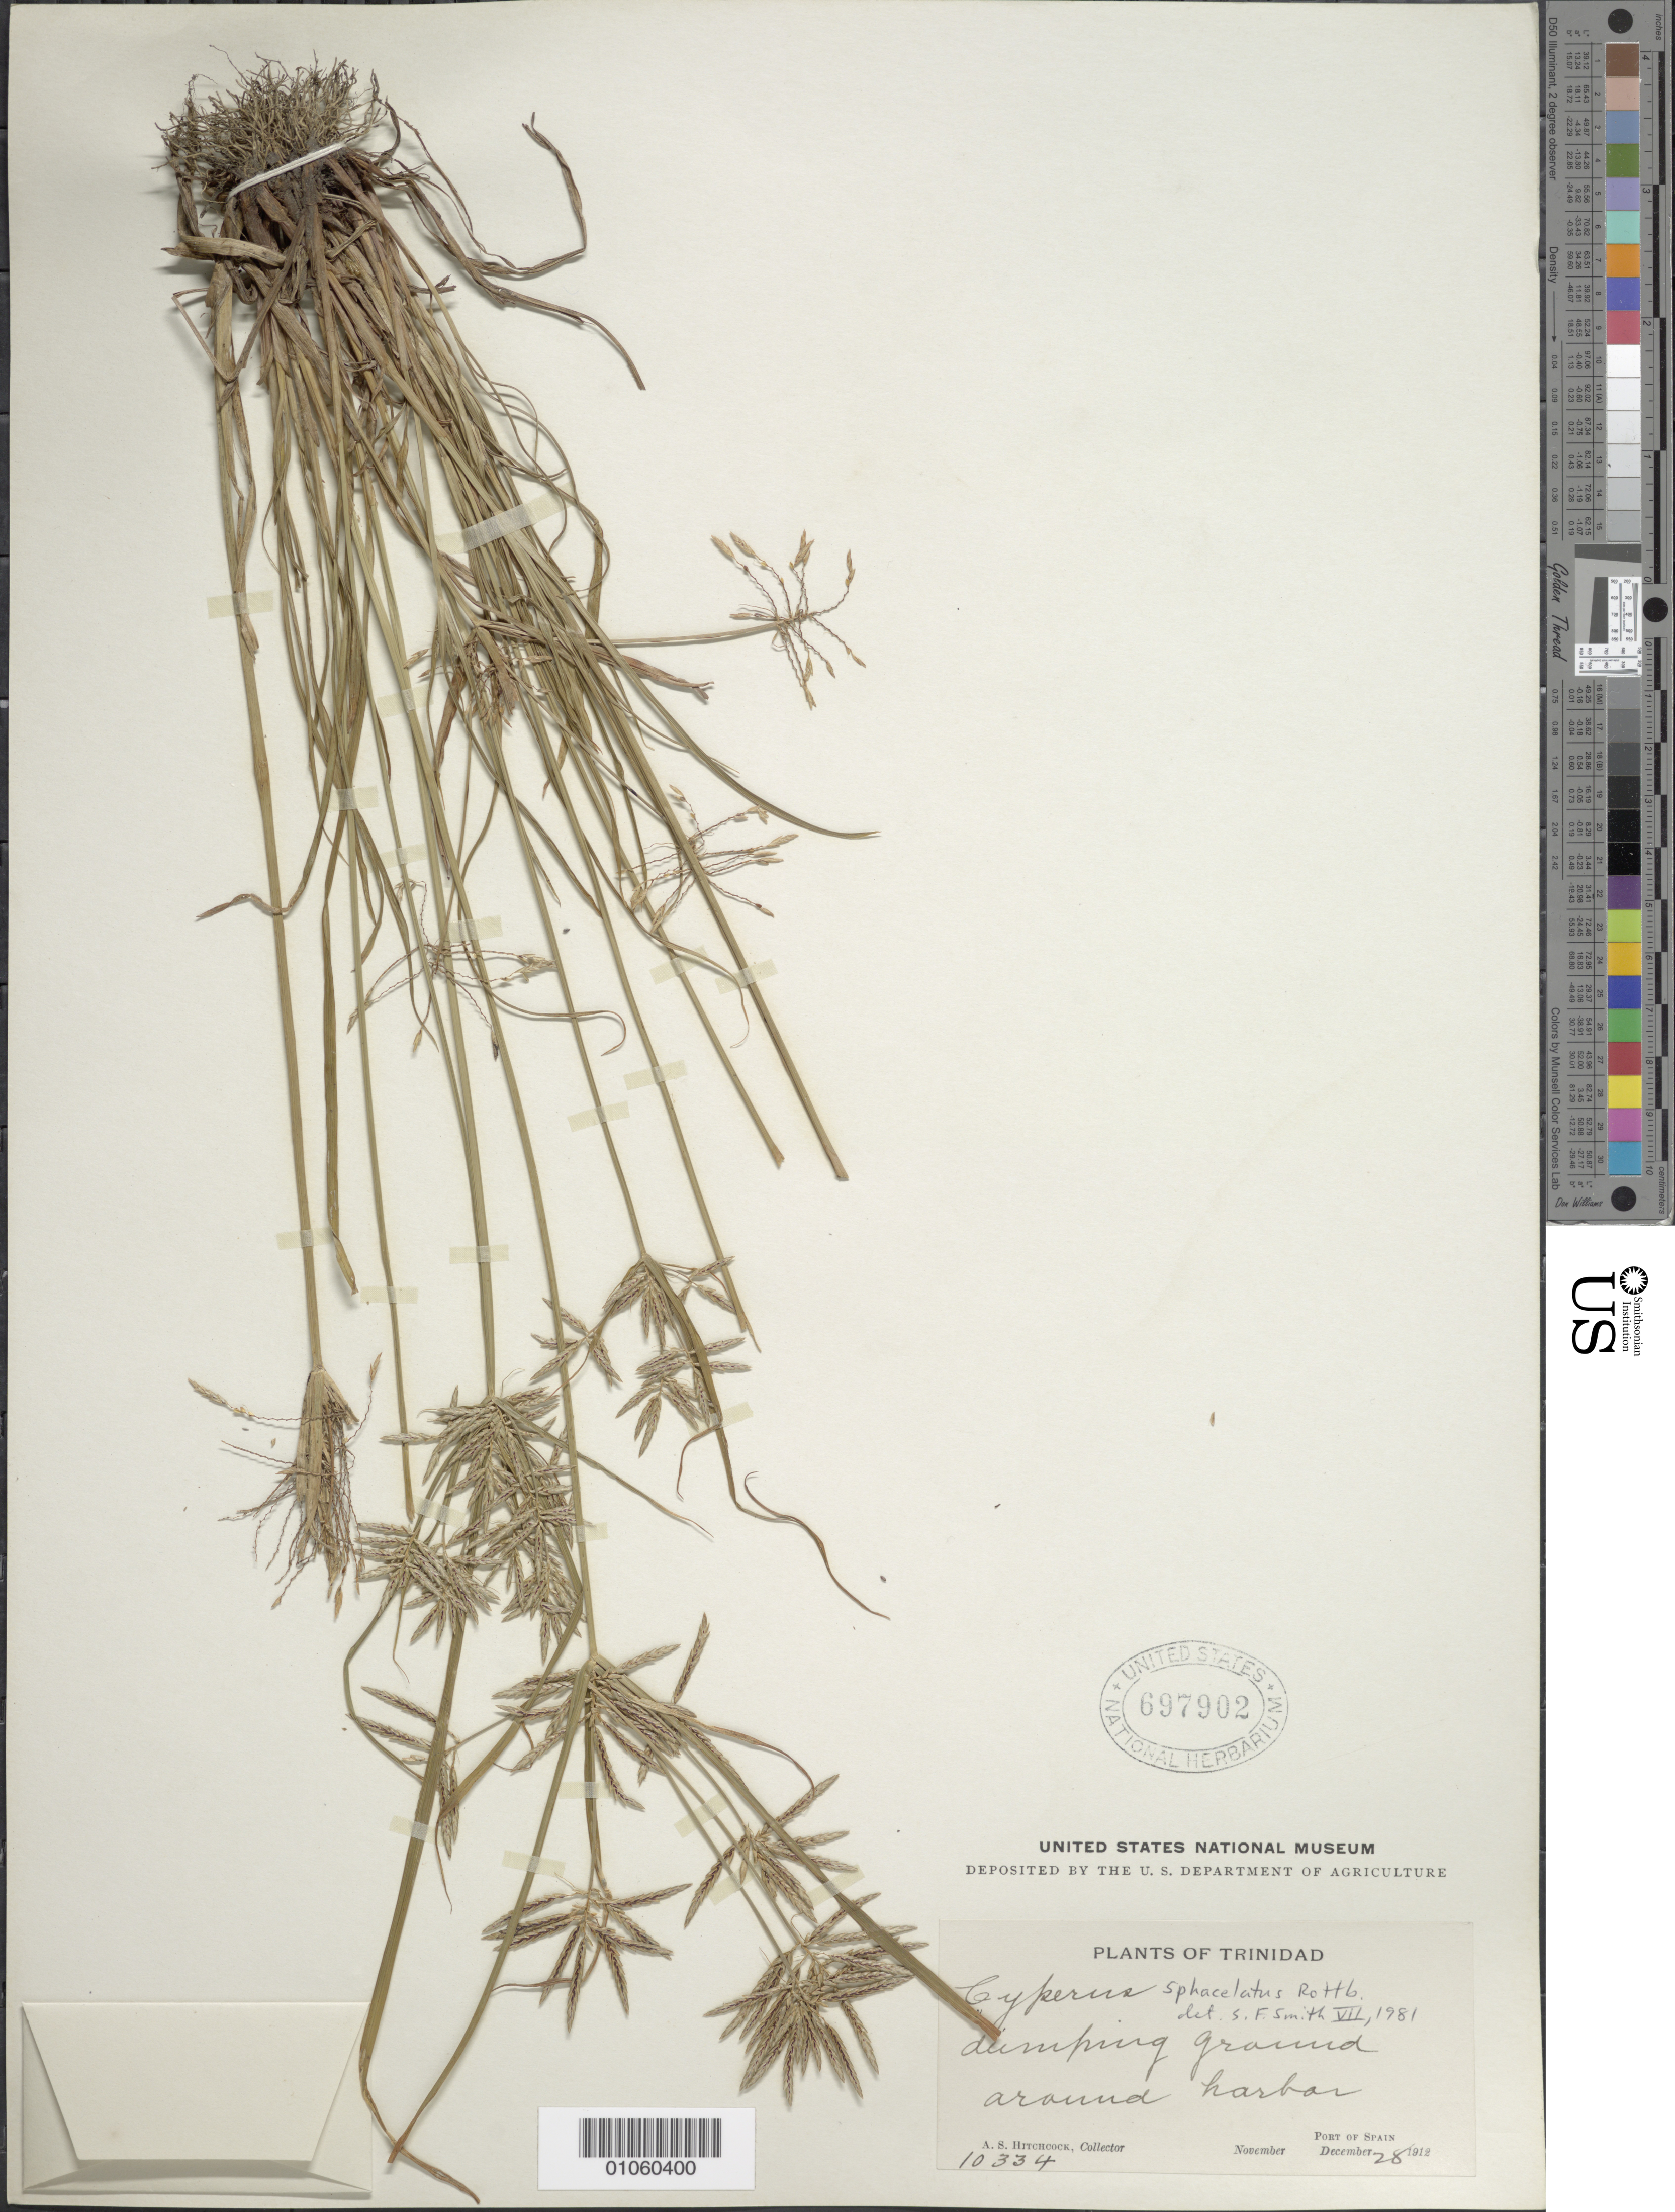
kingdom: Plantae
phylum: Tracheophyta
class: Liliopsida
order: Poales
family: Cyperaceae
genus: Cyperus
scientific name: Cyperus sphacelatus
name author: Rottb.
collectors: A. S. Hitchcock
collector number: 10334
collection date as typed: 28 Dec 1912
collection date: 1912-12-28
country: Trinidad and Tobago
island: Trinidad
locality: Port of Spain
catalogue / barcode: US 697902